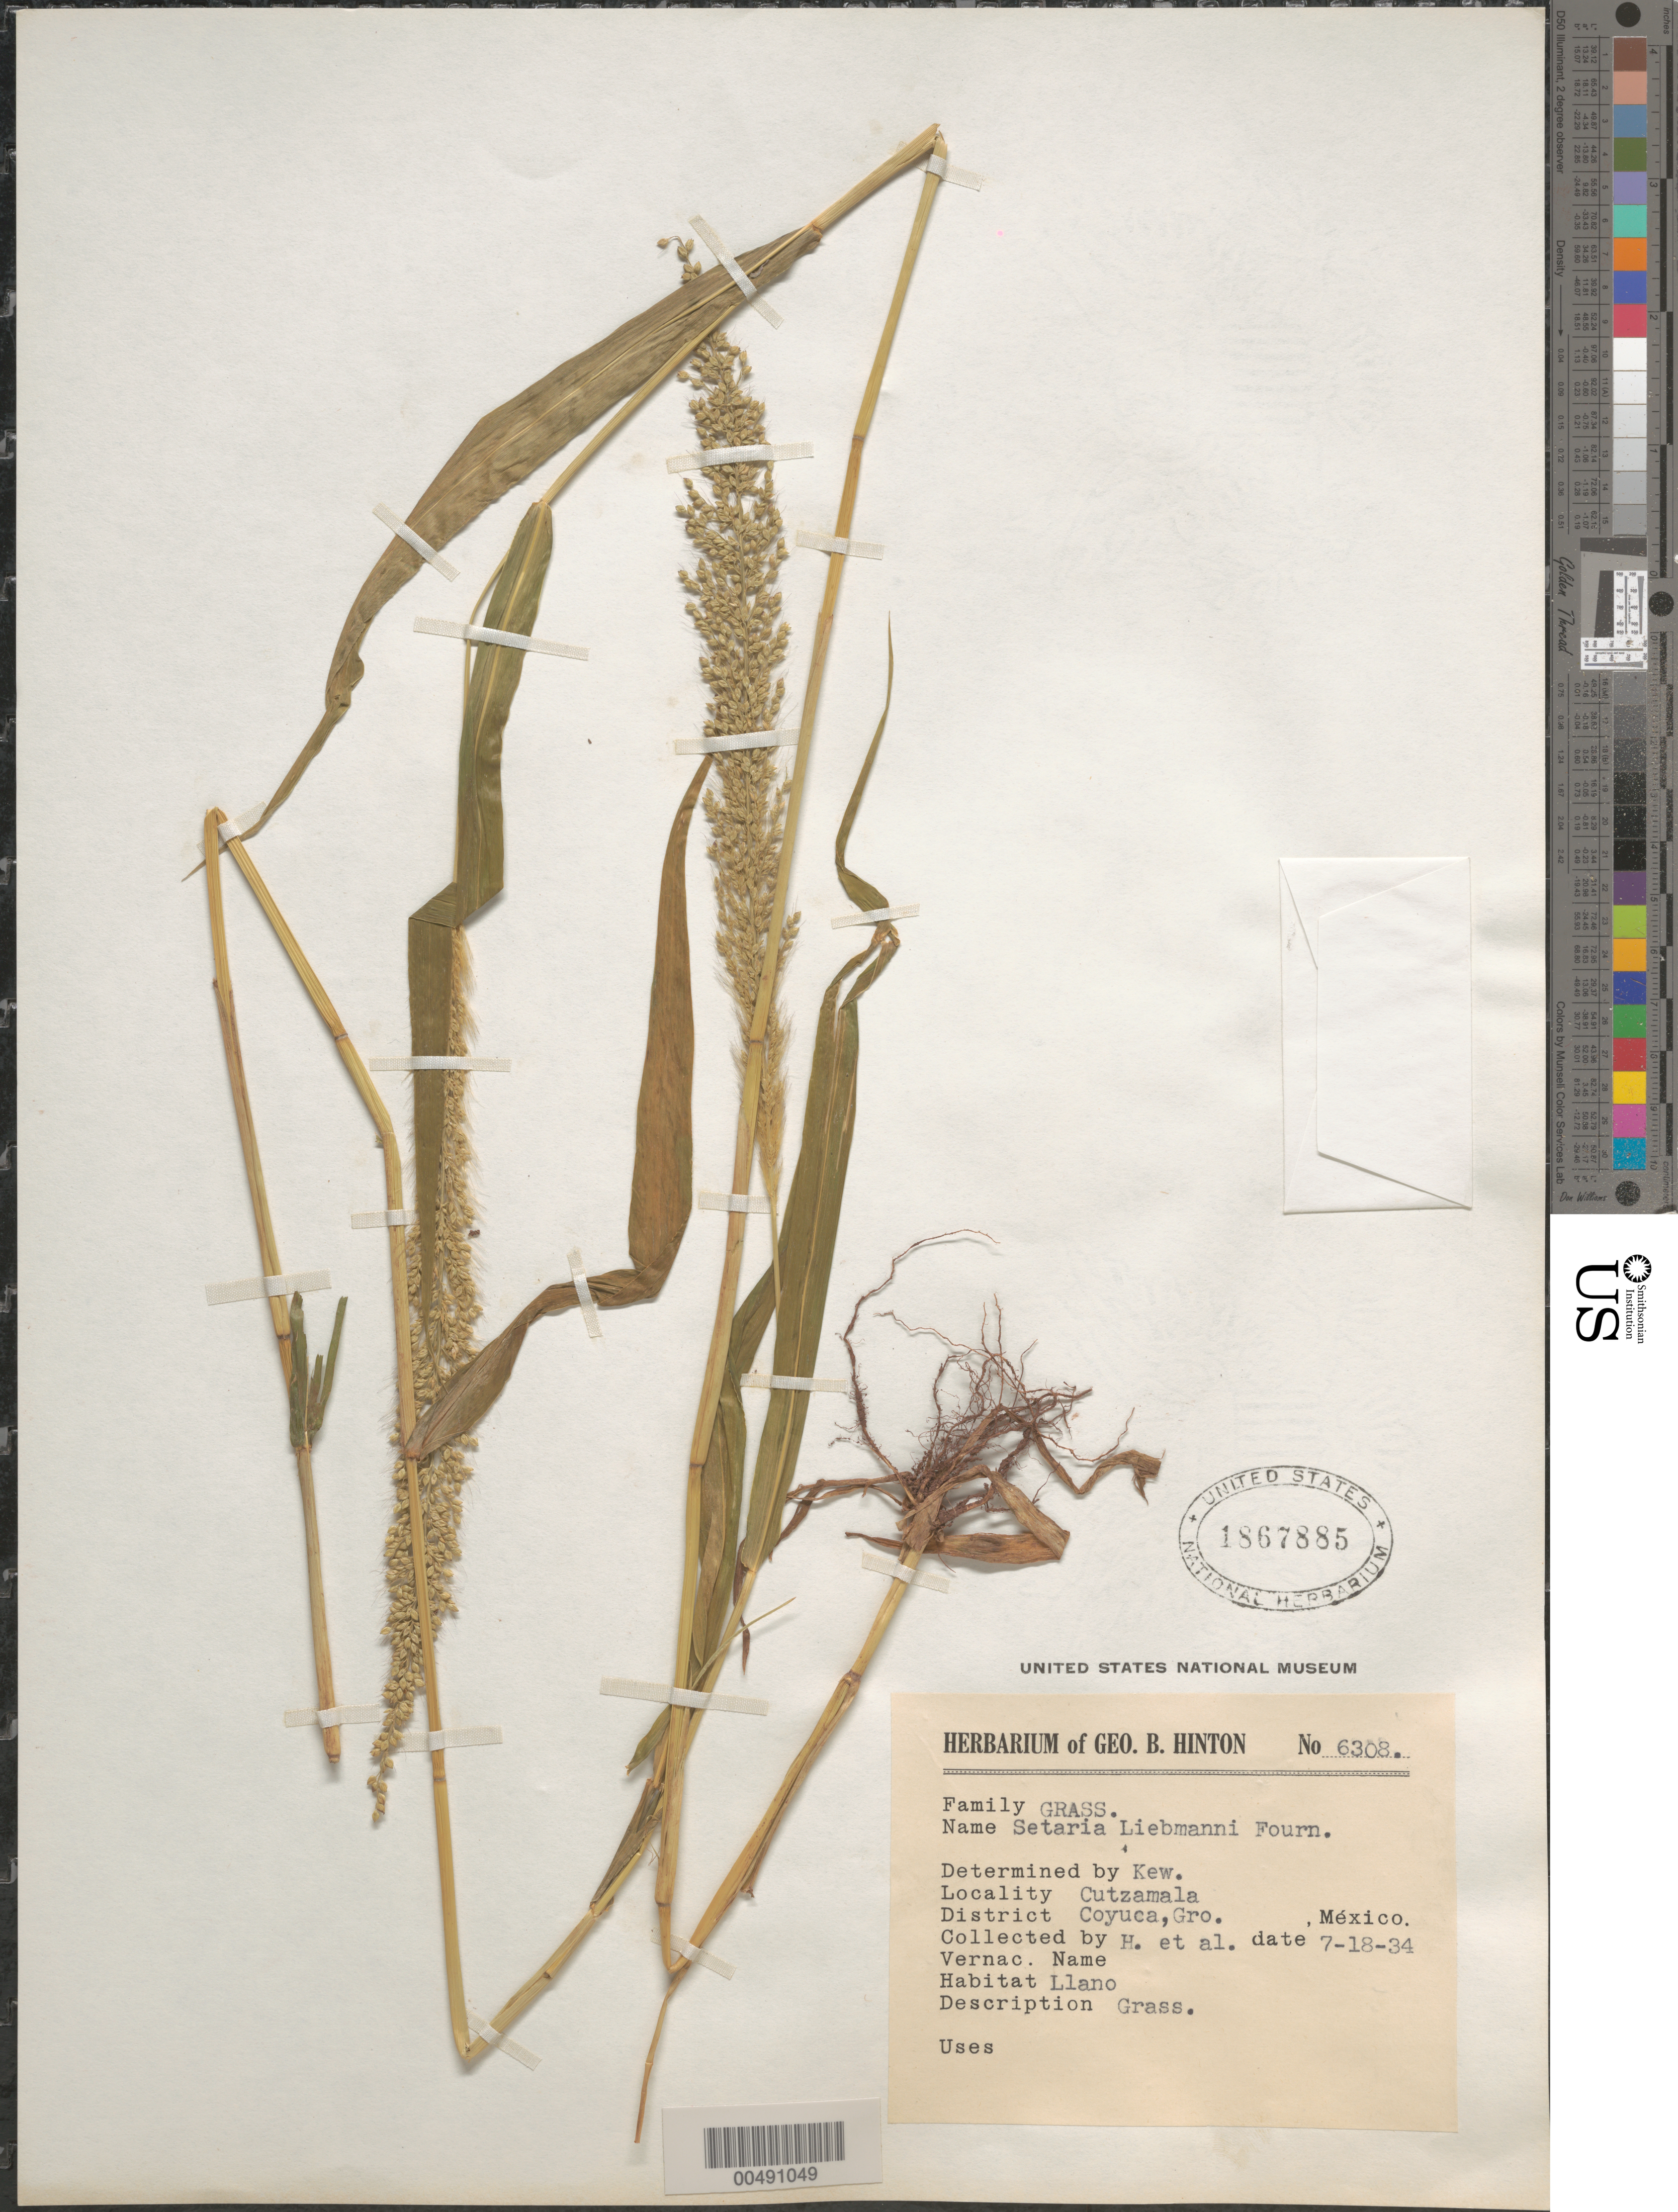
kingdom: Plantae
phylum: Tracheophyta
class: Liliopsida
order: Poales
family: Poaceae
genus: Setaria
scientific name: Setaria liebmannii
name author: E. Fourn.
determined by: Kew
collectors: G. B. Hinton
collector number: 6308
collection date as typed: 18 Jul 1934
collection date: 1934-07-18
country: Mexico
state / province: Guerrero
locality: Cutzamala, Coyuca Dist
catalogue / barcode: US 1867885